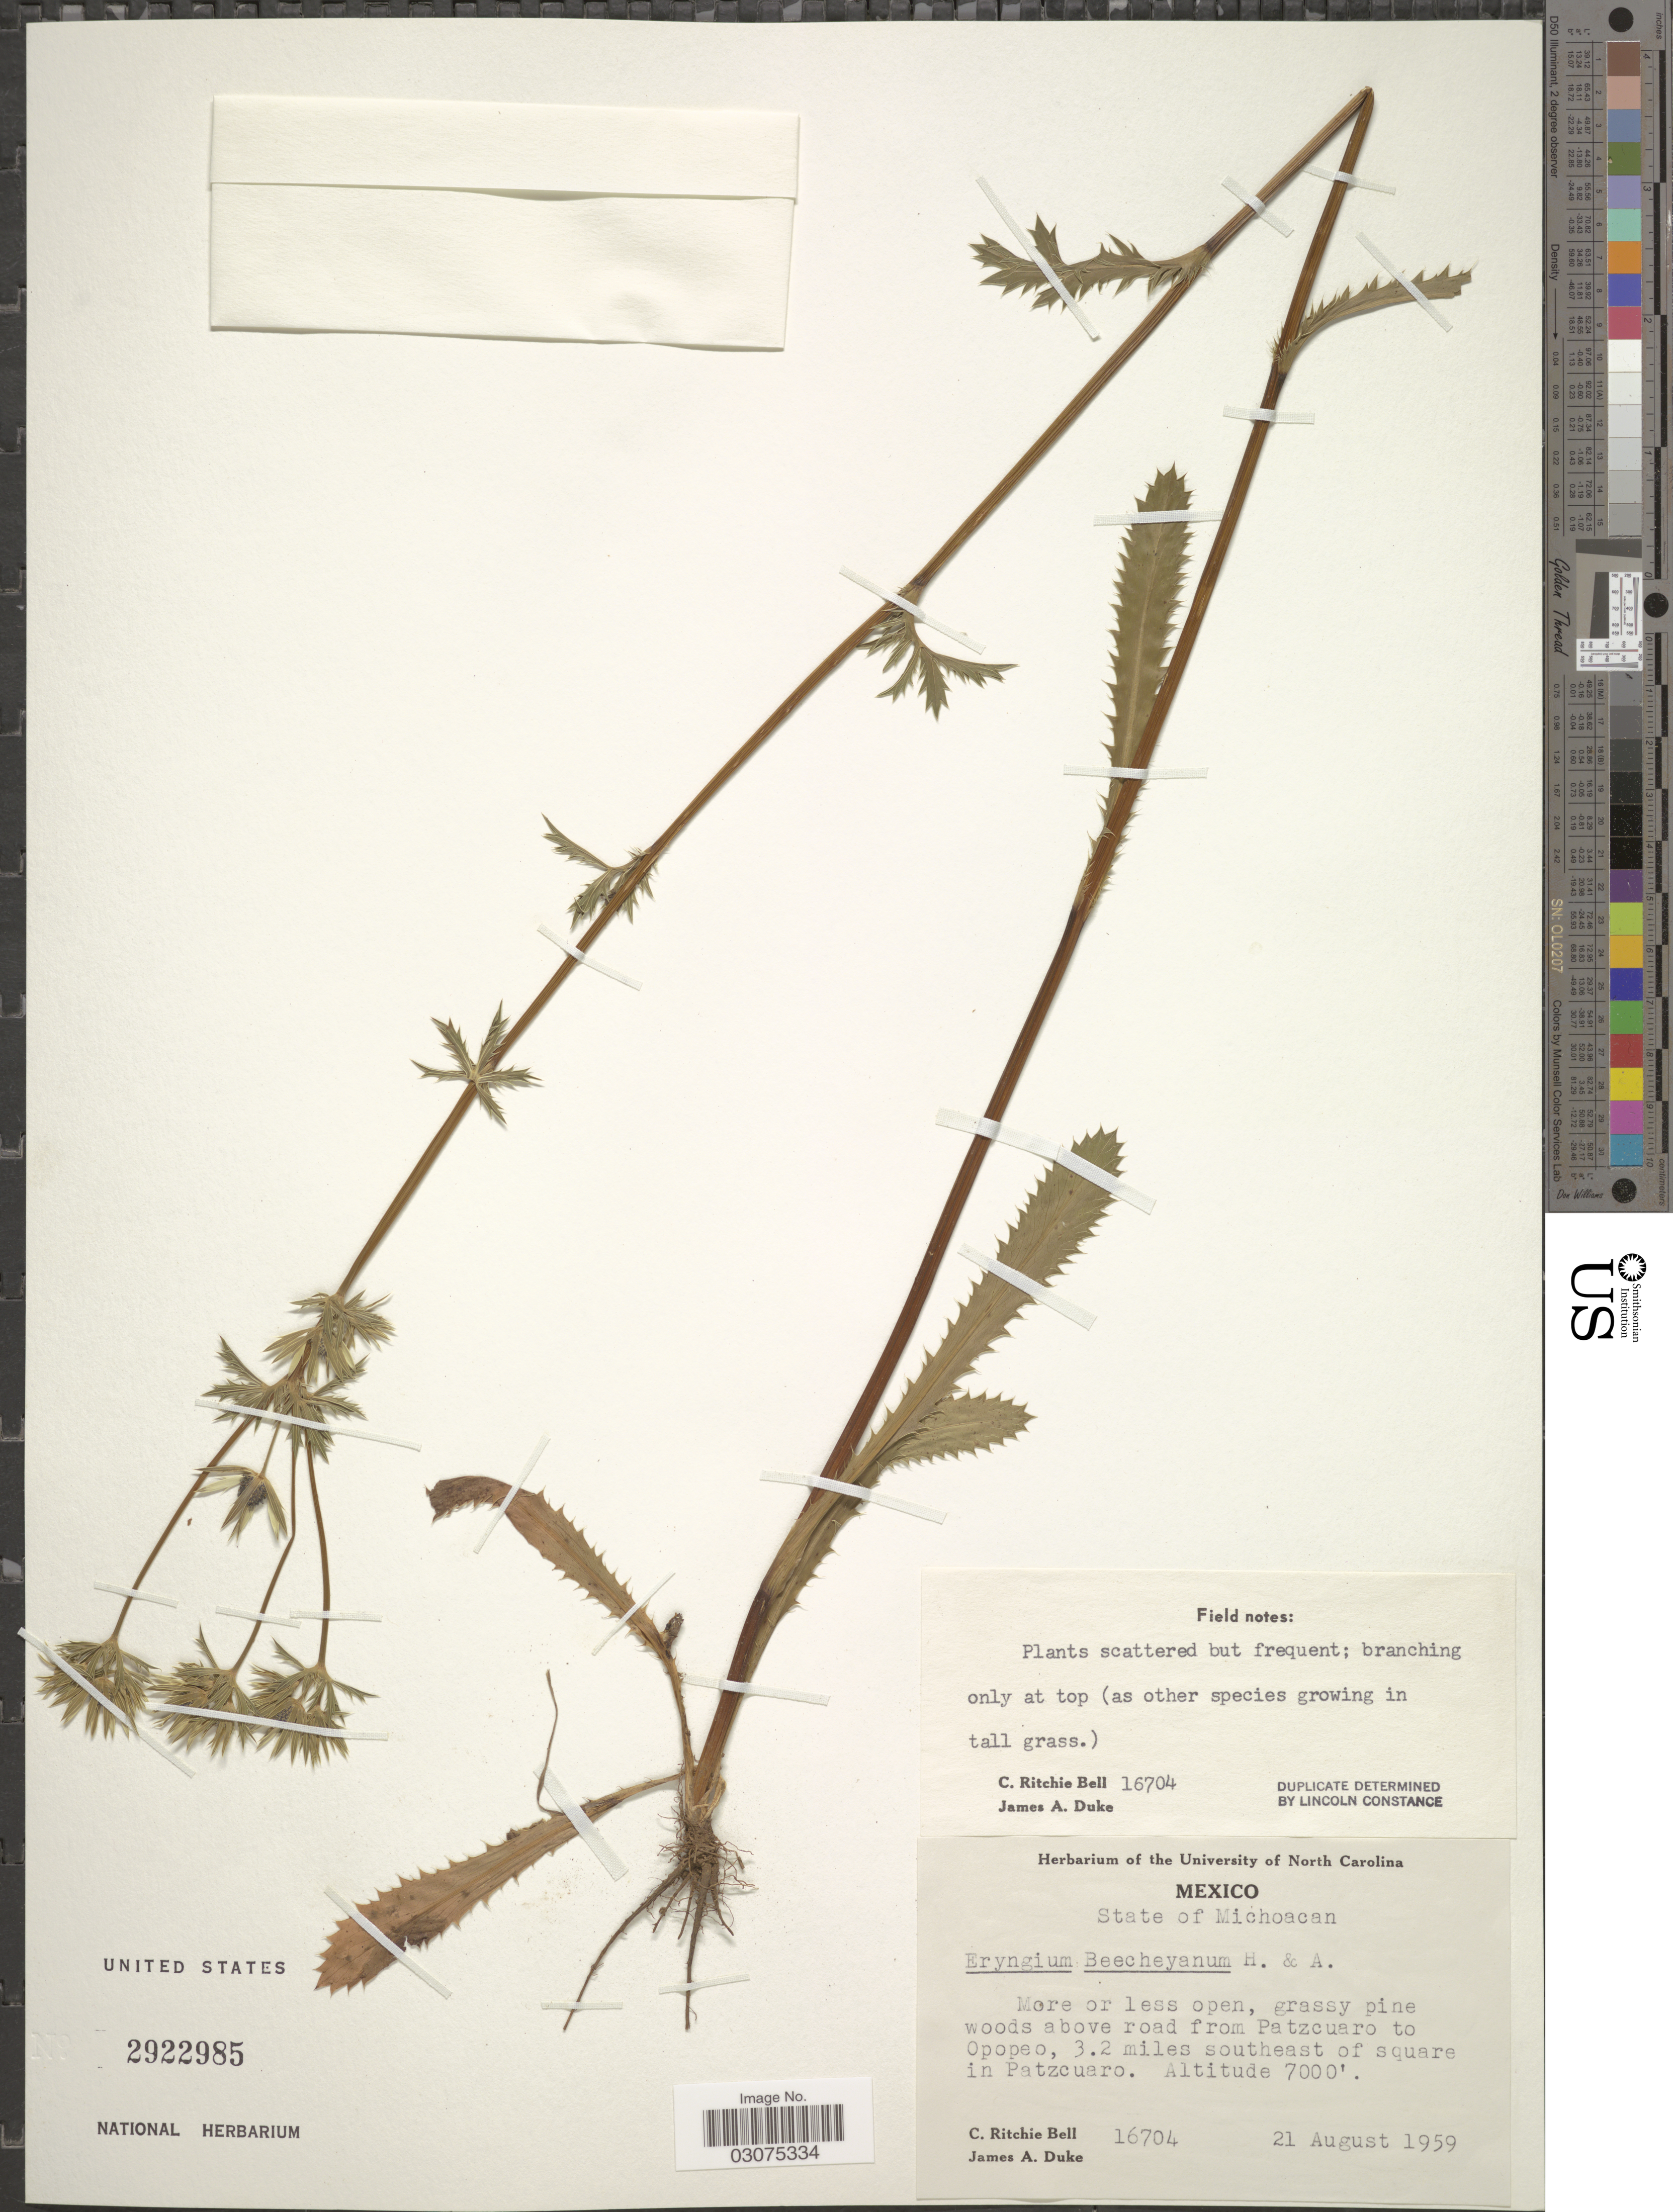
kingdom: Plantae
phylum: Tracheophyta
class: Magnoliopsida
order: Apiales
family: Apiaceae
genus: Eryngium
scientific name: Eryngium beecheyanum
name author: Hook. f. & Arn.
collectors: C. R. Bell & J. A. Duke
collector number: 16704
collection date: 1959-08-21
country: Mexico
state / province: Michoacán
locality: Grassy pine woods above road from Patzcuaro to Opopeo, 3.2 miles southeast of square in Patzcuaro.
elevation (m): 2134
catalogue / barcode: US 2922985